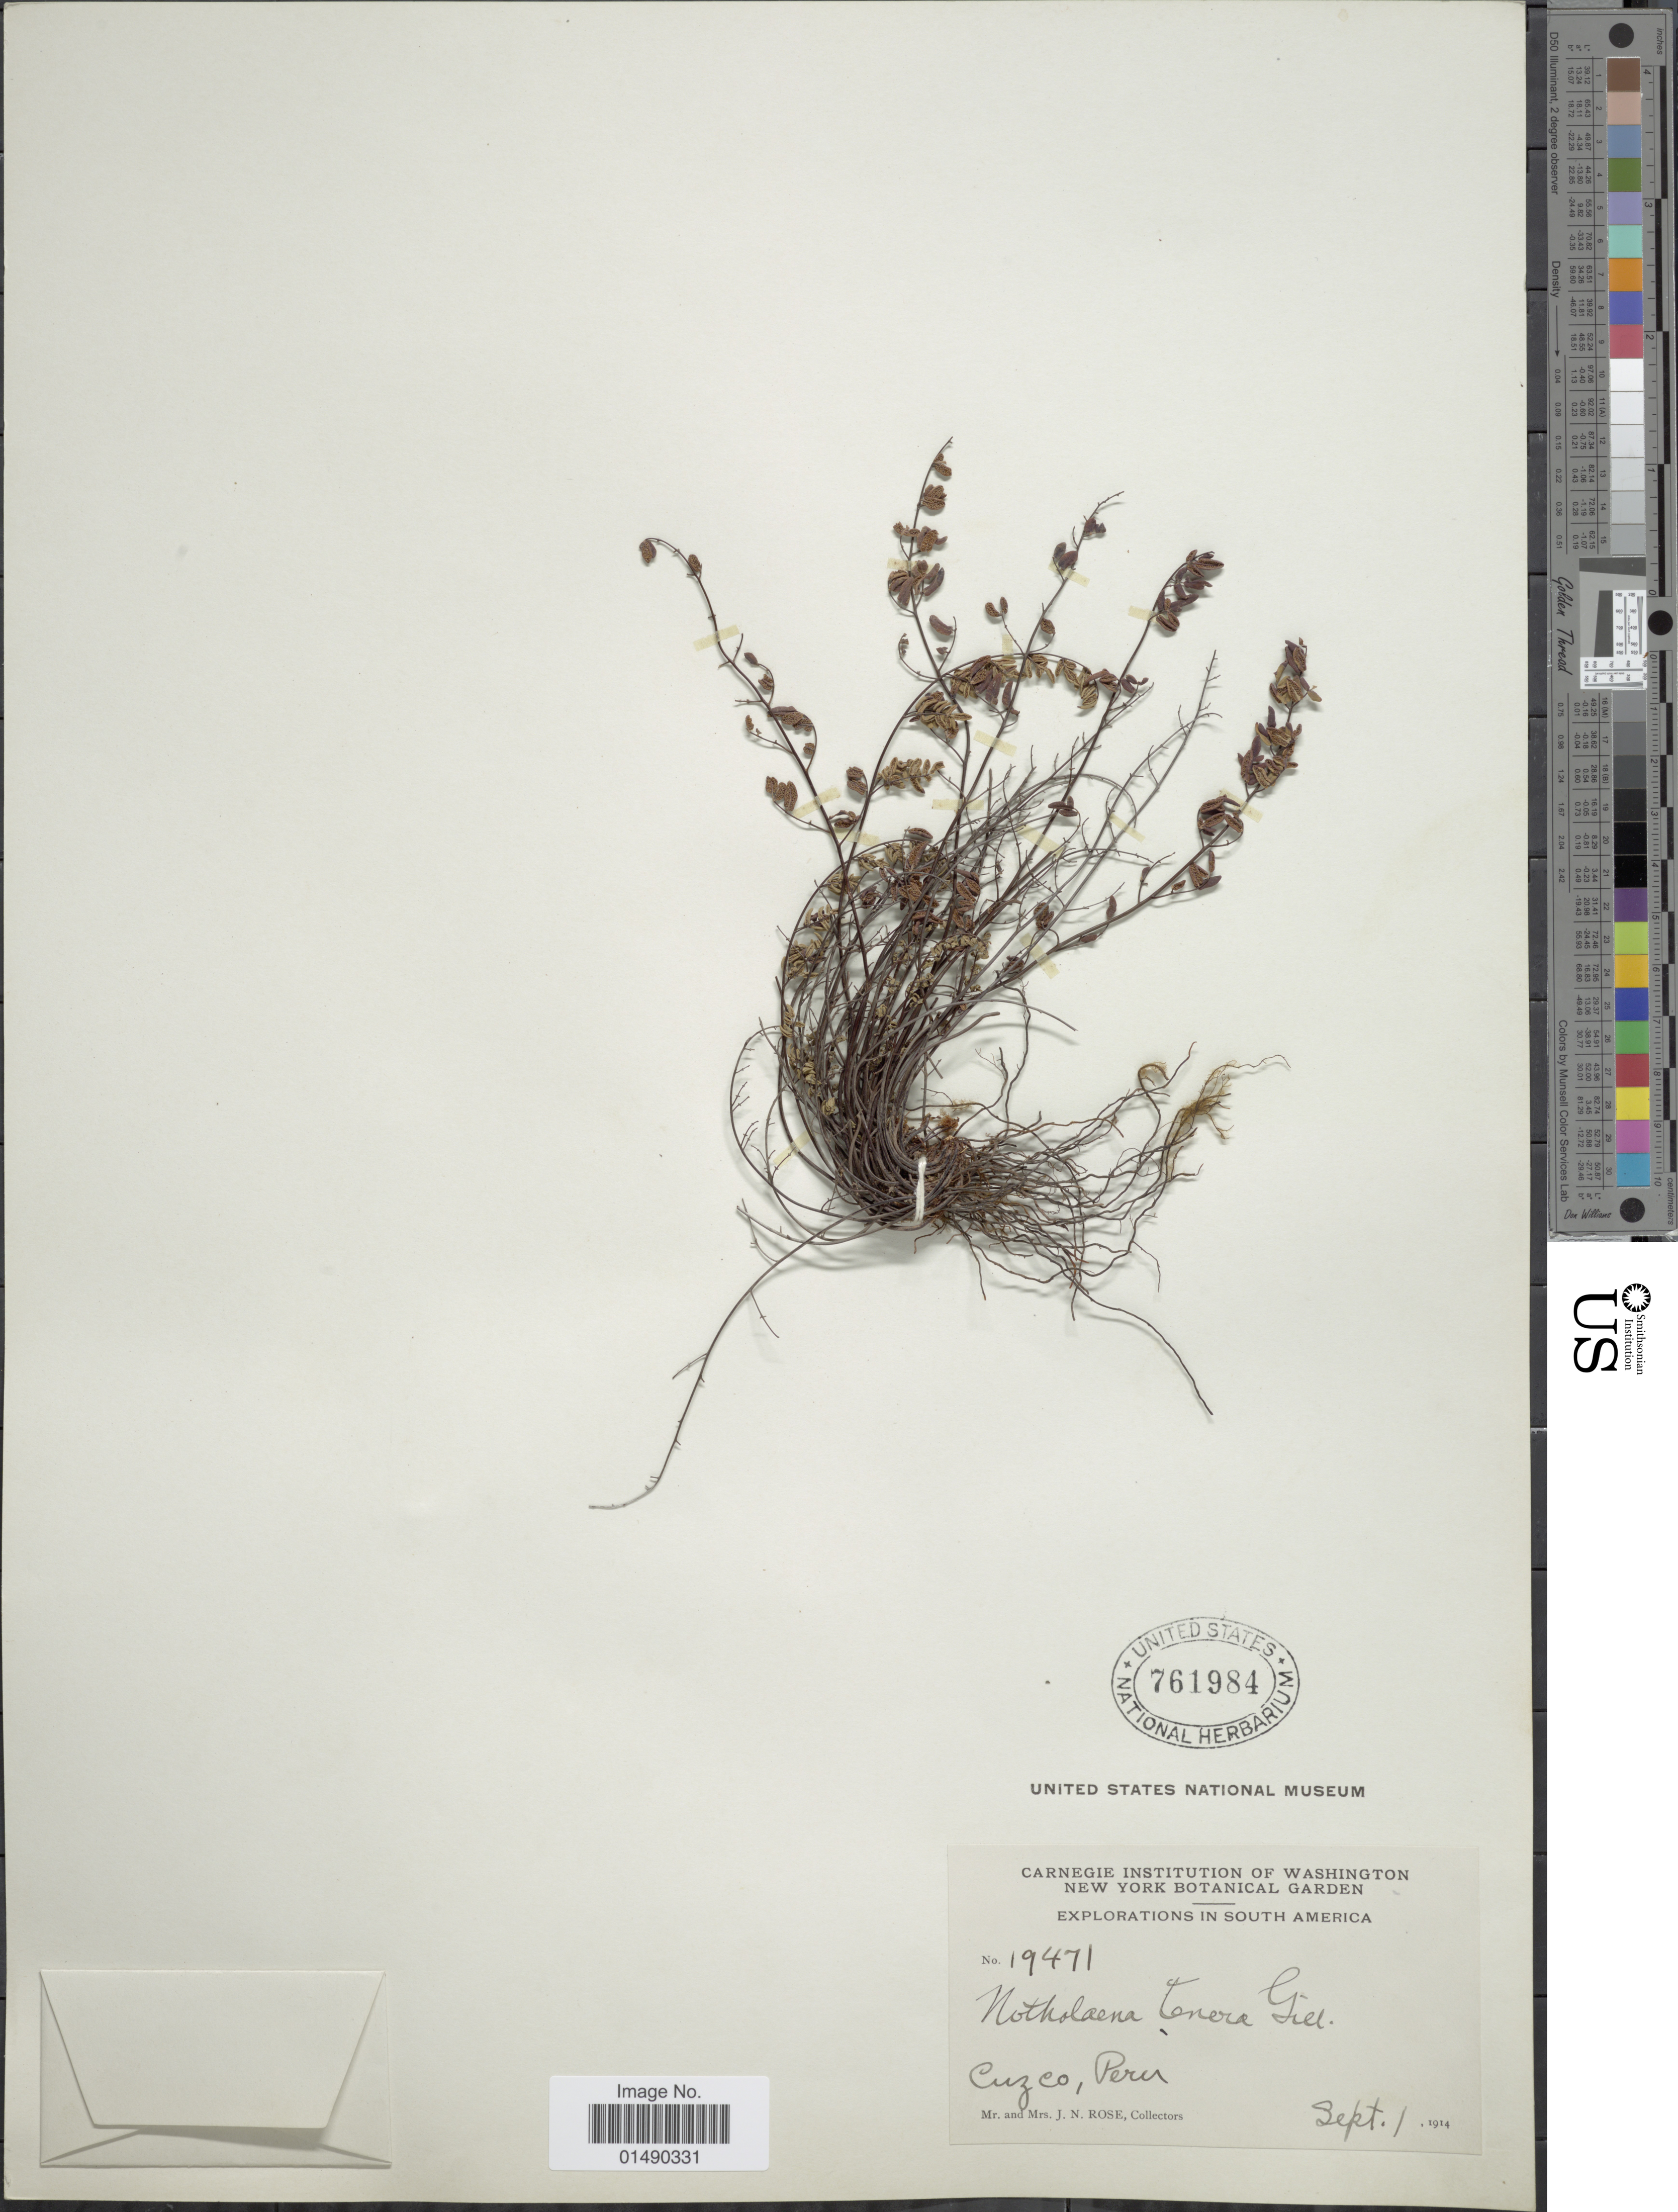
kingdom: Plantae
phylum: Tracheophyta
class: Polypodiopsida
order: Polypodiales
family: Pteridaceae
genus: Argyrochosma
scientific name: Argyrochosma nivea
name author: (Poir.) Windham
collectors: J. N. Rose & L. B. Rose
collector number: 19471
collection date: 1914-09-01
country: Peru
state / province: Cusco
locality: South America, Cuzco, Peru.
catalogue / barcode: US 761984